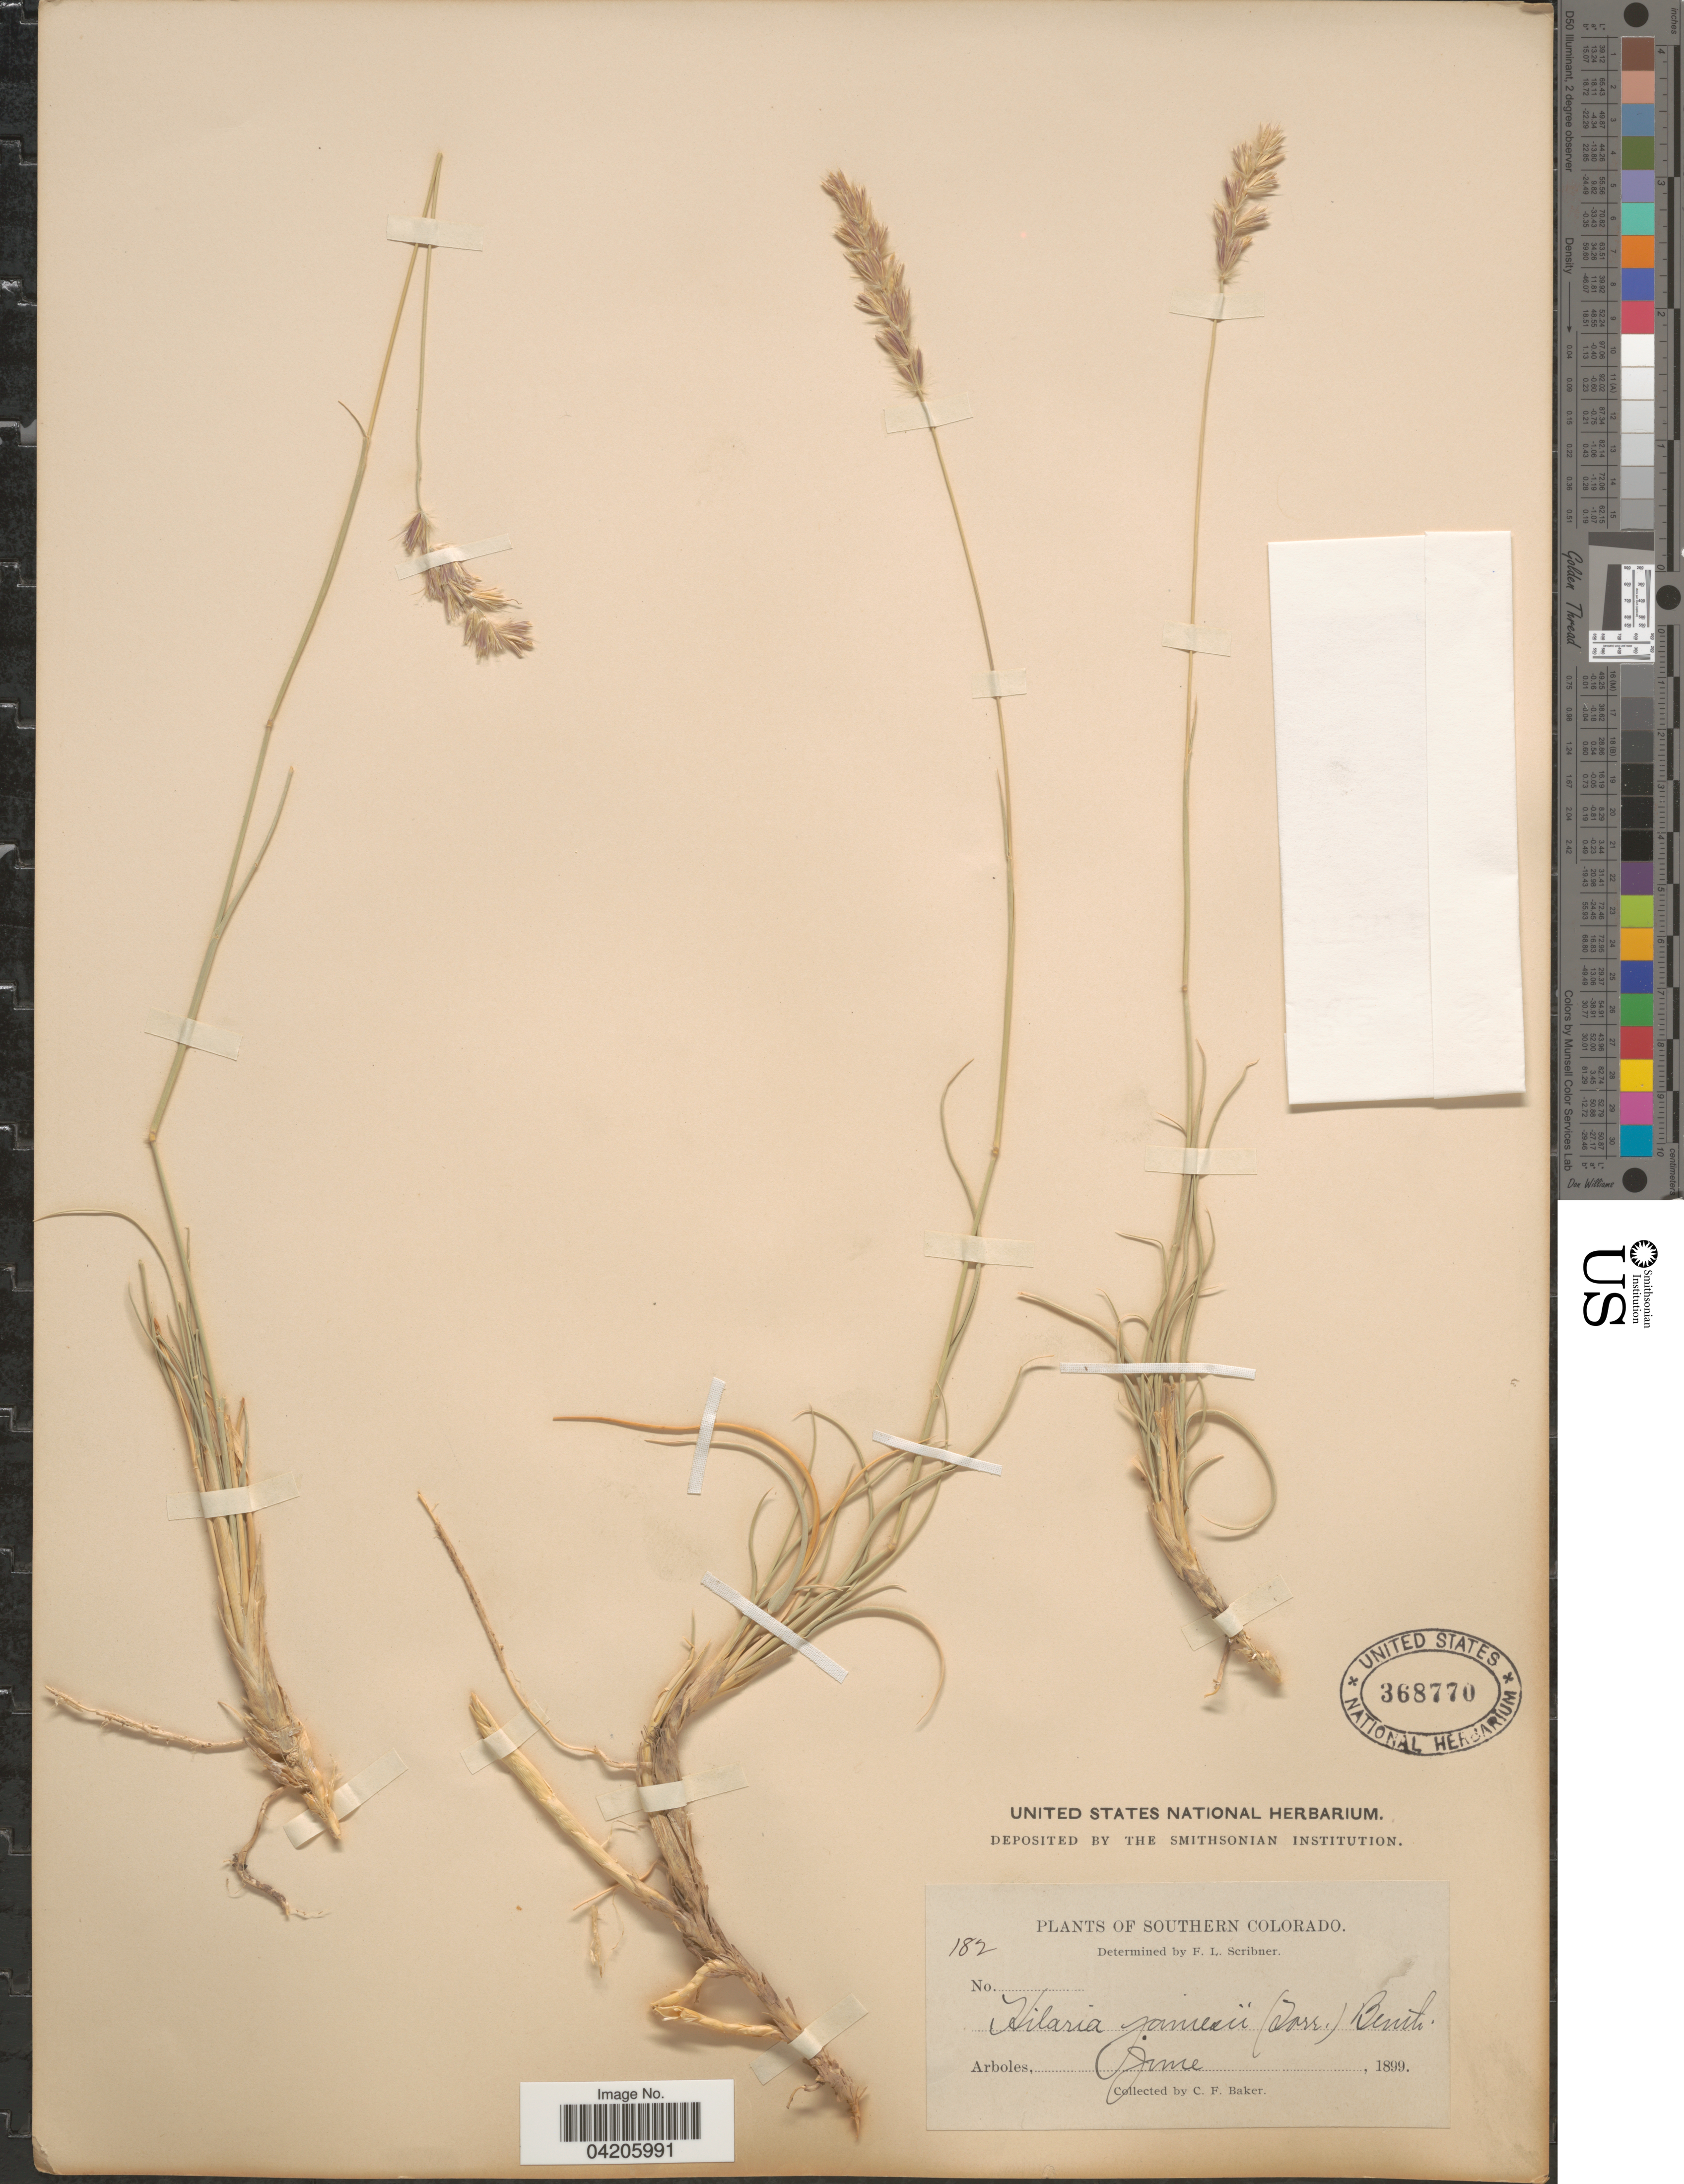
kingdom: Plantae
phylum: Tracheophyta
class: Liliopsida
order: Poales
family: Poaceae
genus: Hilaria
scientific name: Hilaria jamesii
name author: (Torr.) Benth.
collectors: C. F. Baker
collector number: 182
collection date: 1899-06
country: United States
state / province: Colorado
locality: Southern Colorado. Arboles.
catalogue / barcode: US 368770